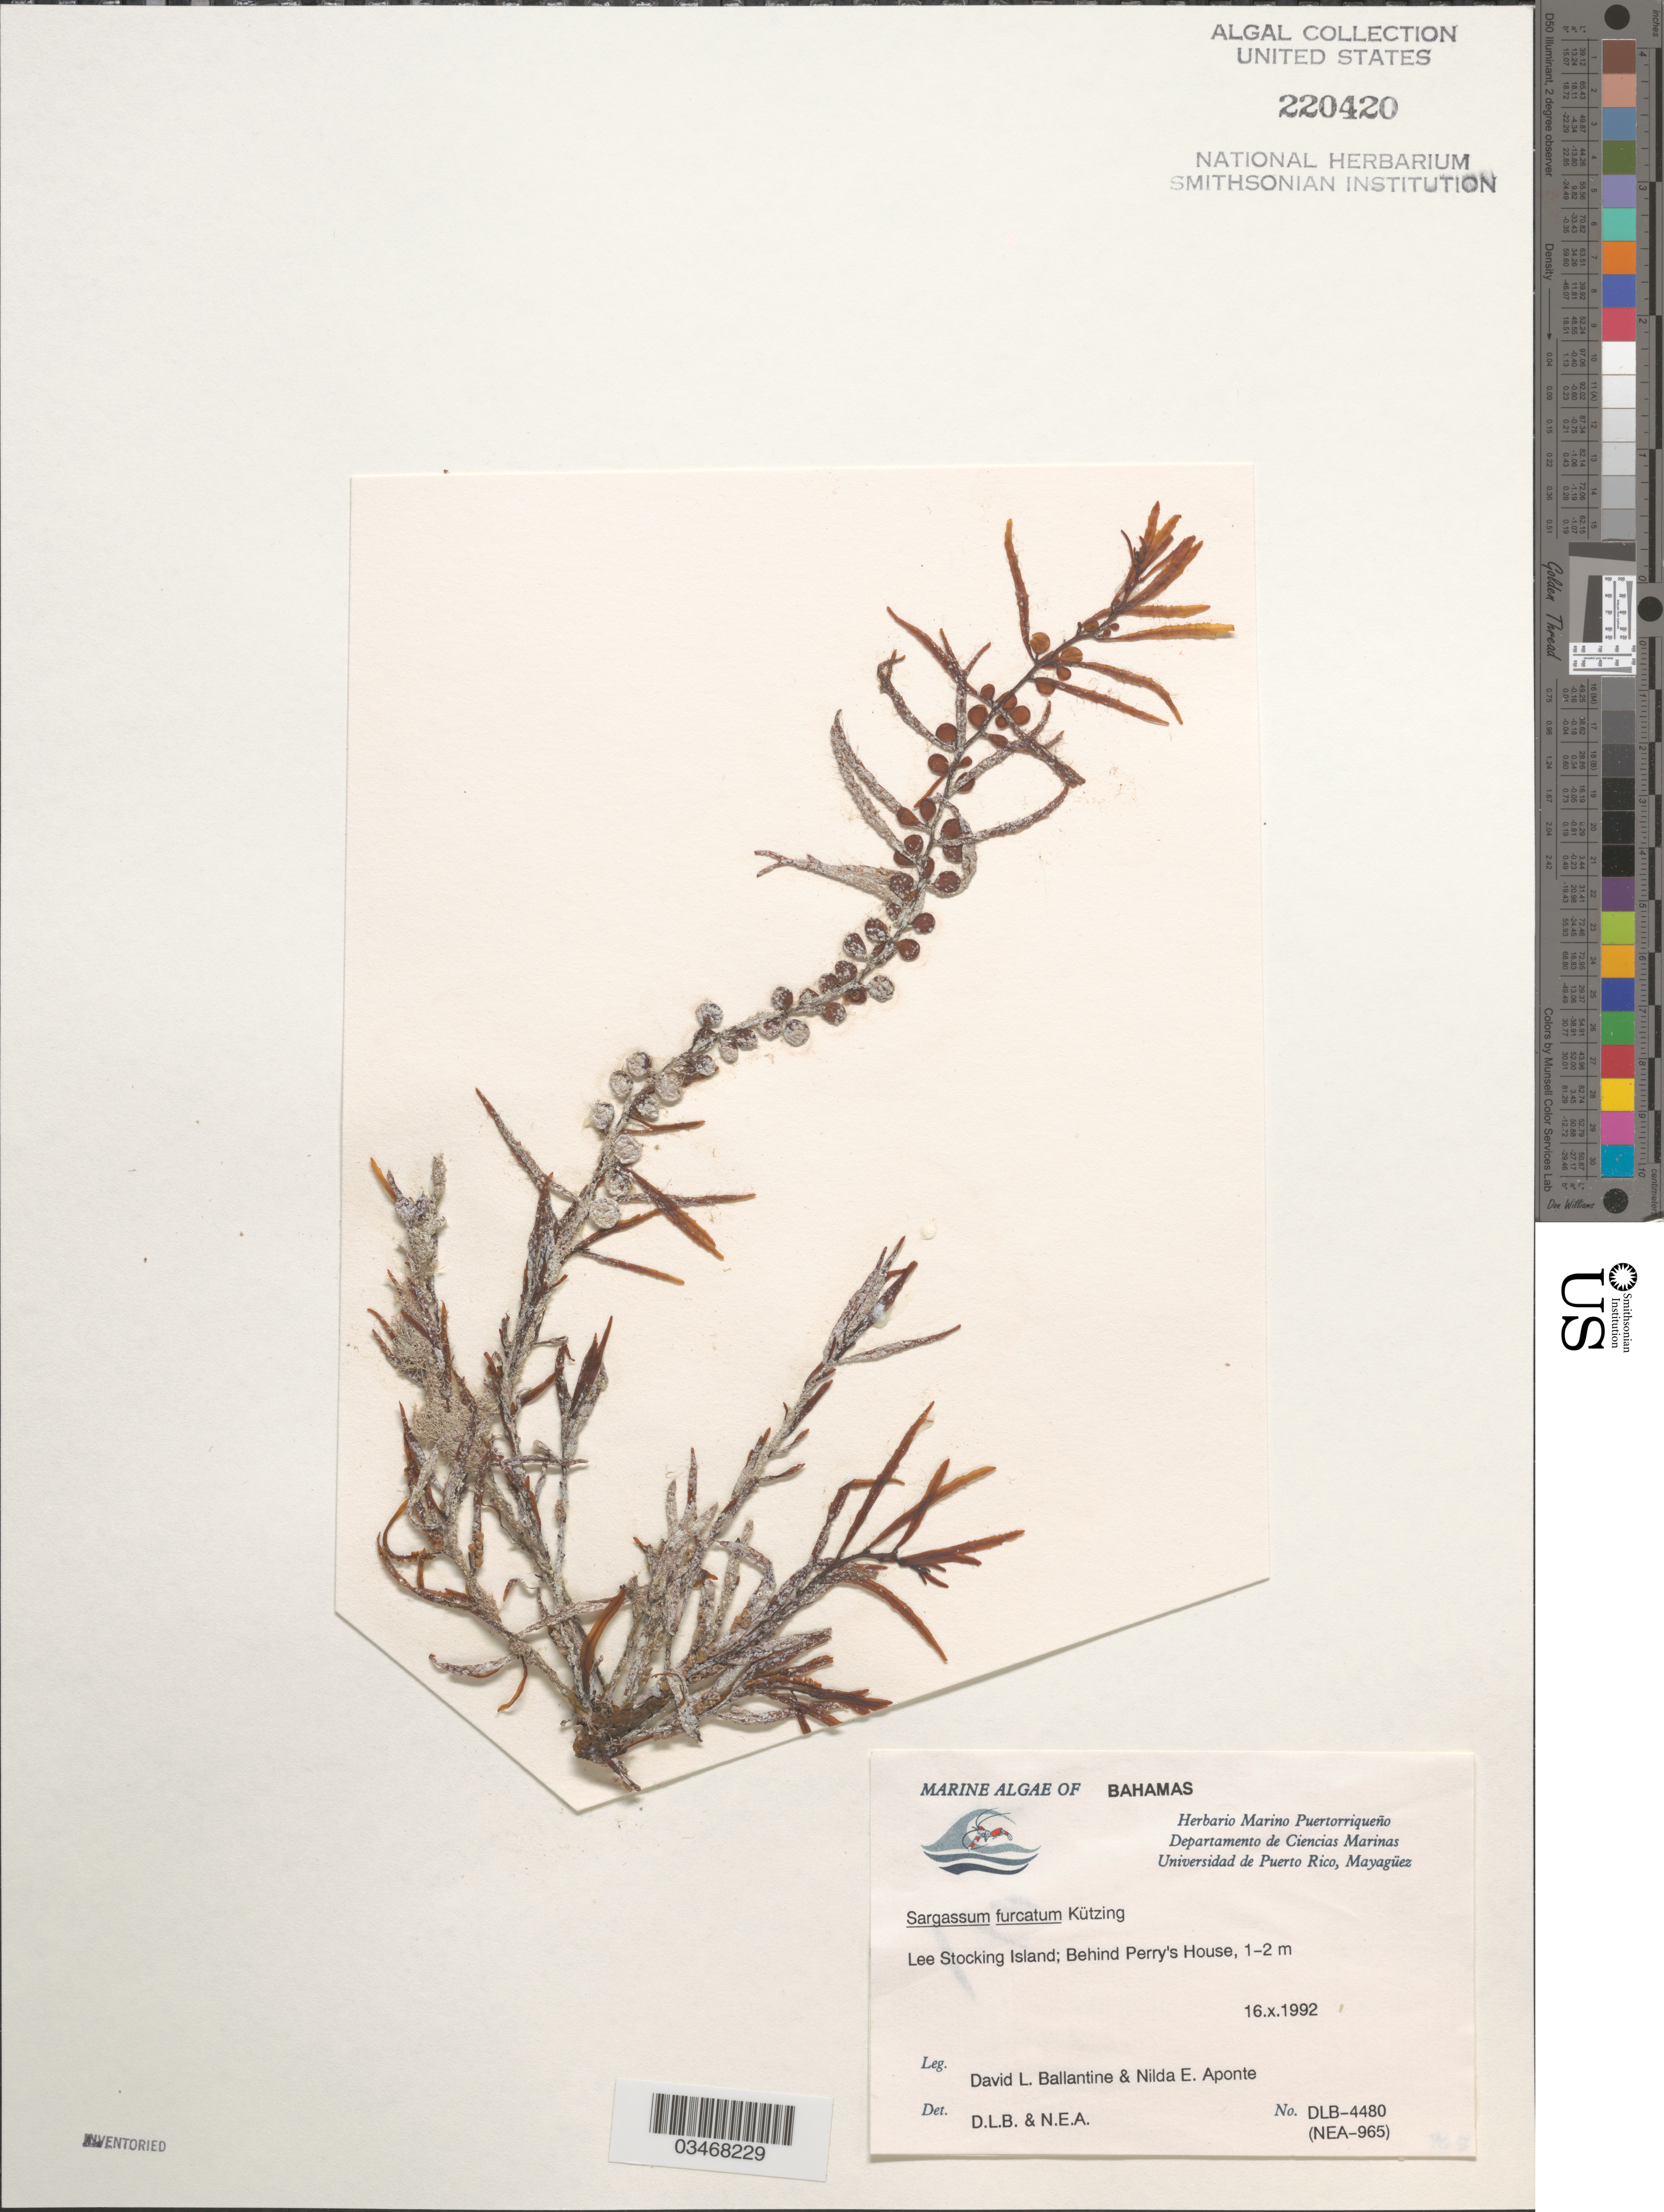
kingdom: Chromista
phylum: Ochrophyta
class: Phaeophyceae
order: Fucales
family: Sargassaceae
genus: Sargassum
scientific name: Sargassum furcatum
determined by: Ballantine, D. L.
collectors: D.L. Ballantine & N. E. Aponte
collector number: DLB 4480, NEA 965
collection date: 1992-10-16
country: Bahamas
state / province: Exuma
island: Lee Stocking Island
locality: Behind Perry's House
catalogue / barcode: US 220420